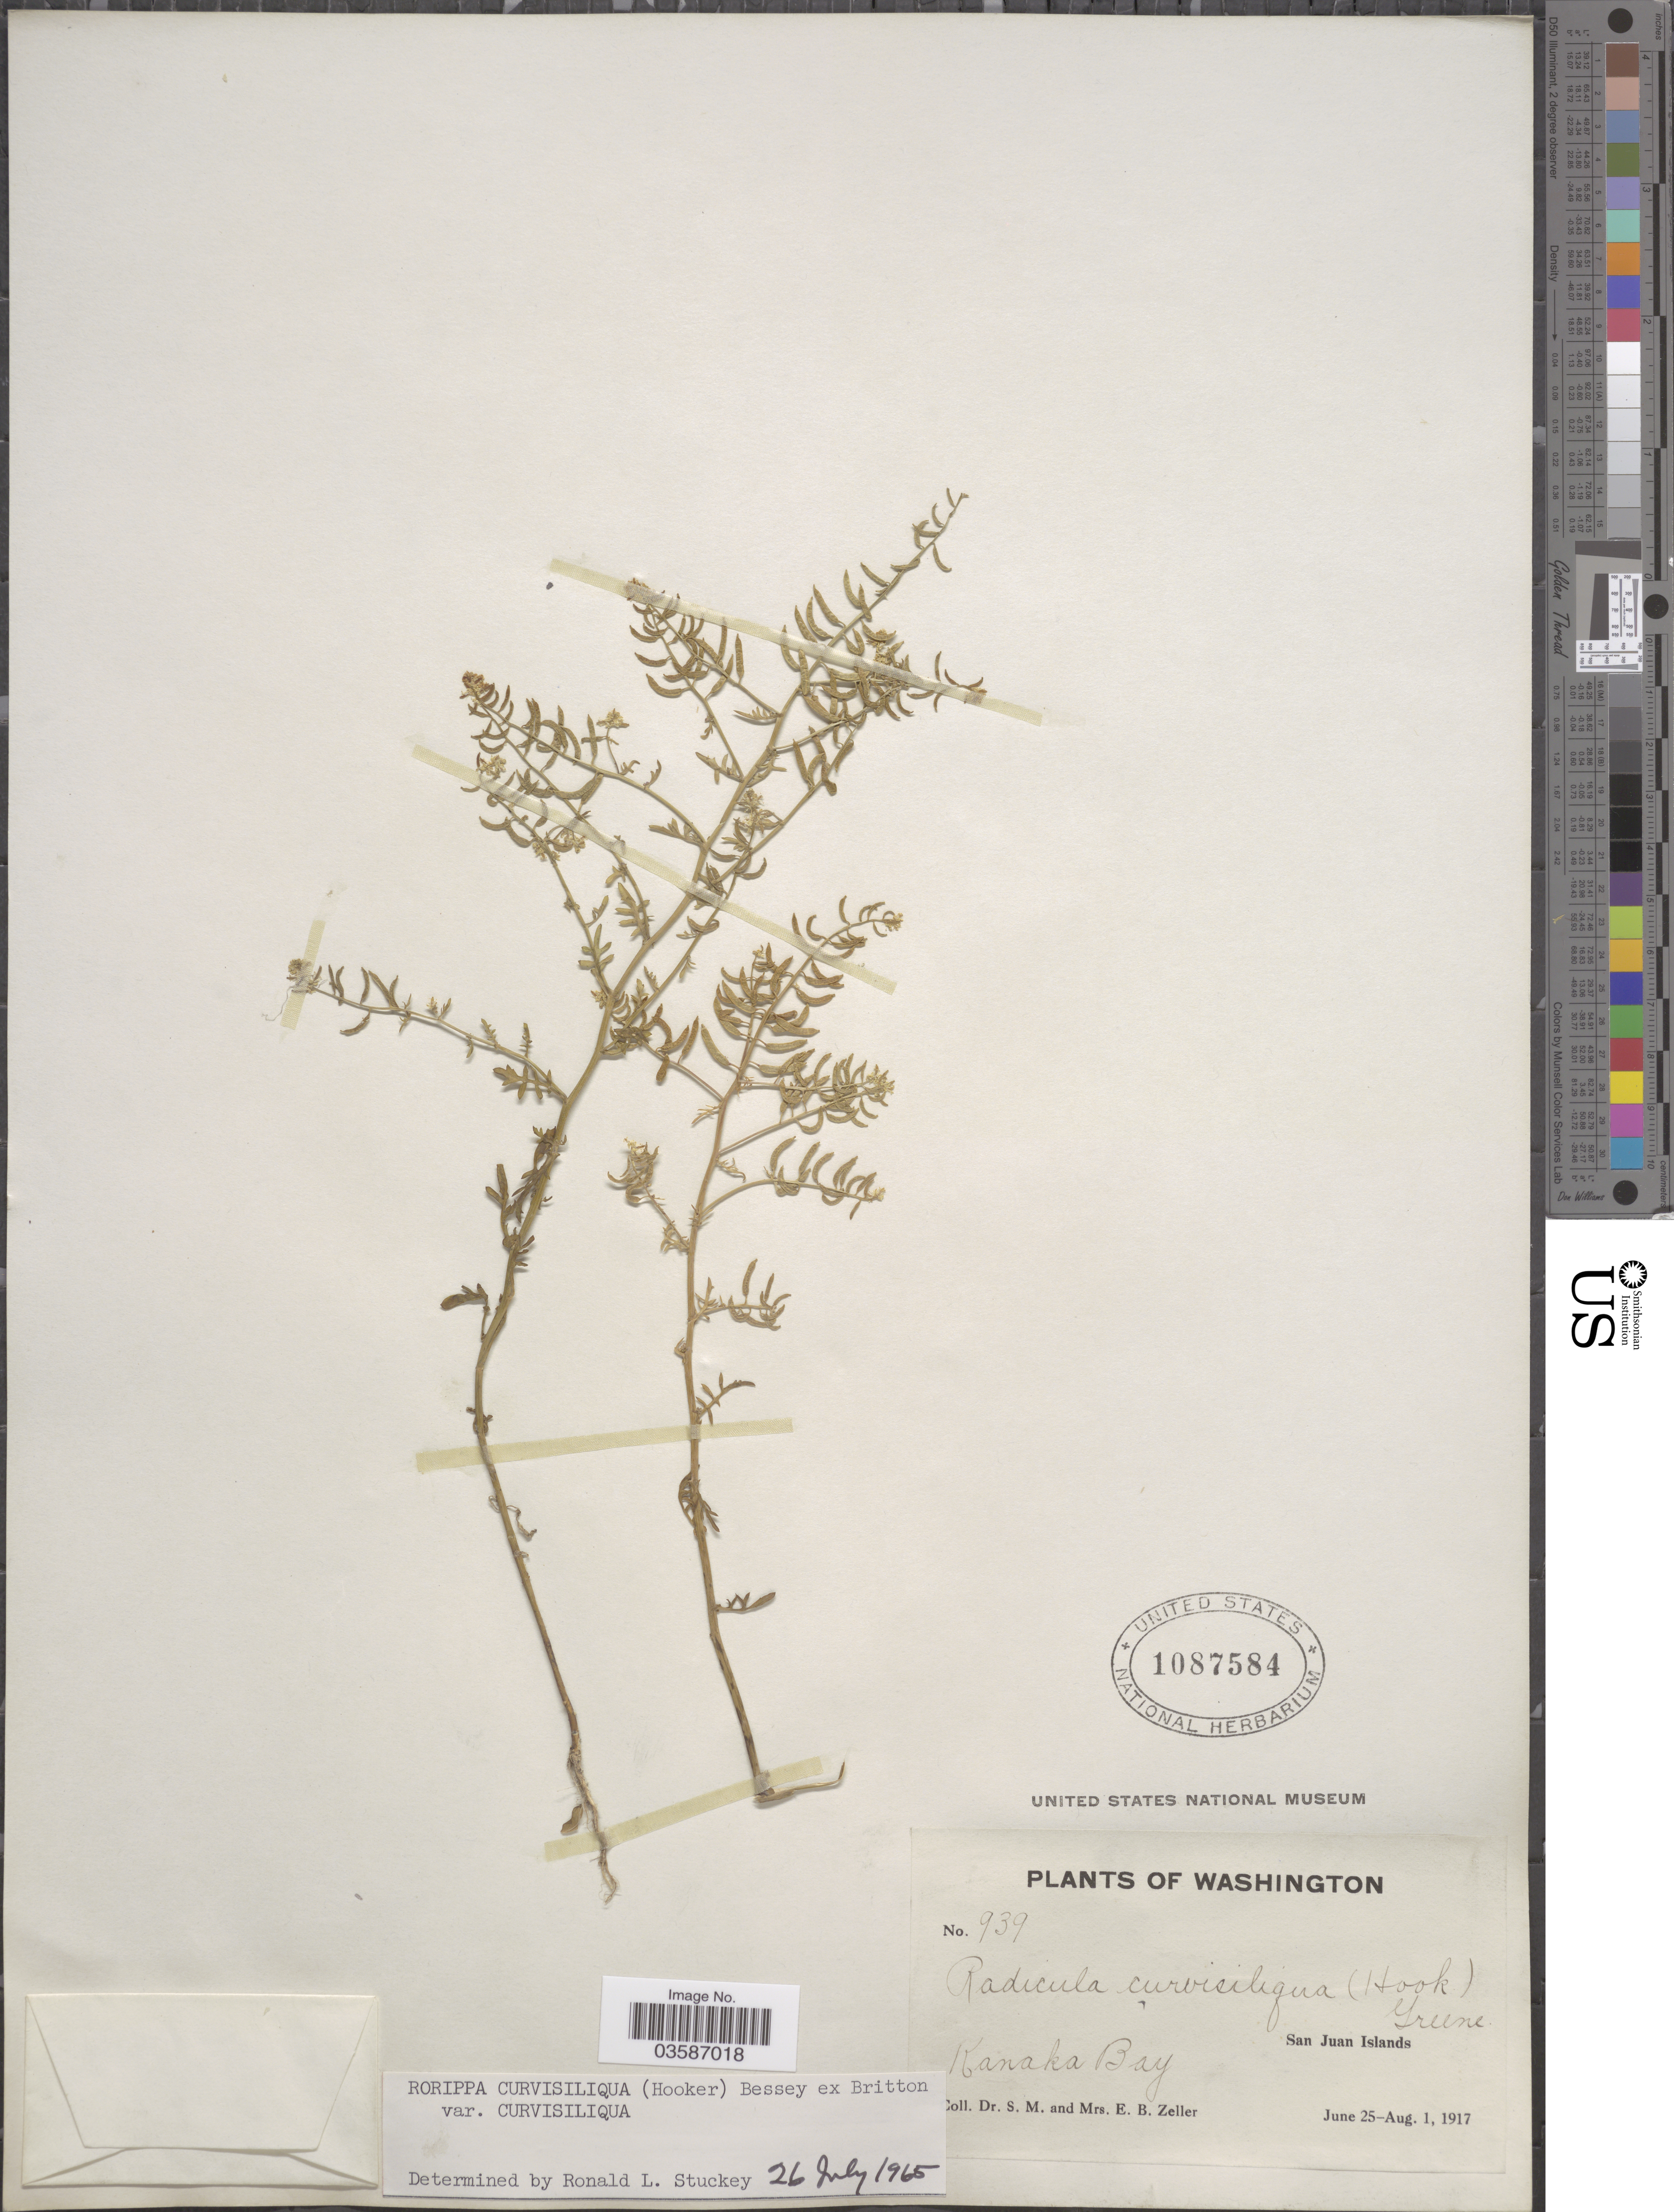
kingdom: Plantae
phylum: Tracheophyta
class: Magnoliopsida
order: Brassicales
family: Brassicaceae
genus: Rorippa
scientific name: Rorippa curvisiliqua var. curvisiliqua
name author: (Hook.) Bessey ex Britton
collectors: S. Zeller & E. Zeller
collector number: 939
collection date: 1917-06-25/1917-08-01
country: United States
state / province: Washington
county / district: San Juan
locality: Kanaka Bay. San Juan Islands.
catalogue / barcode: US 1087584